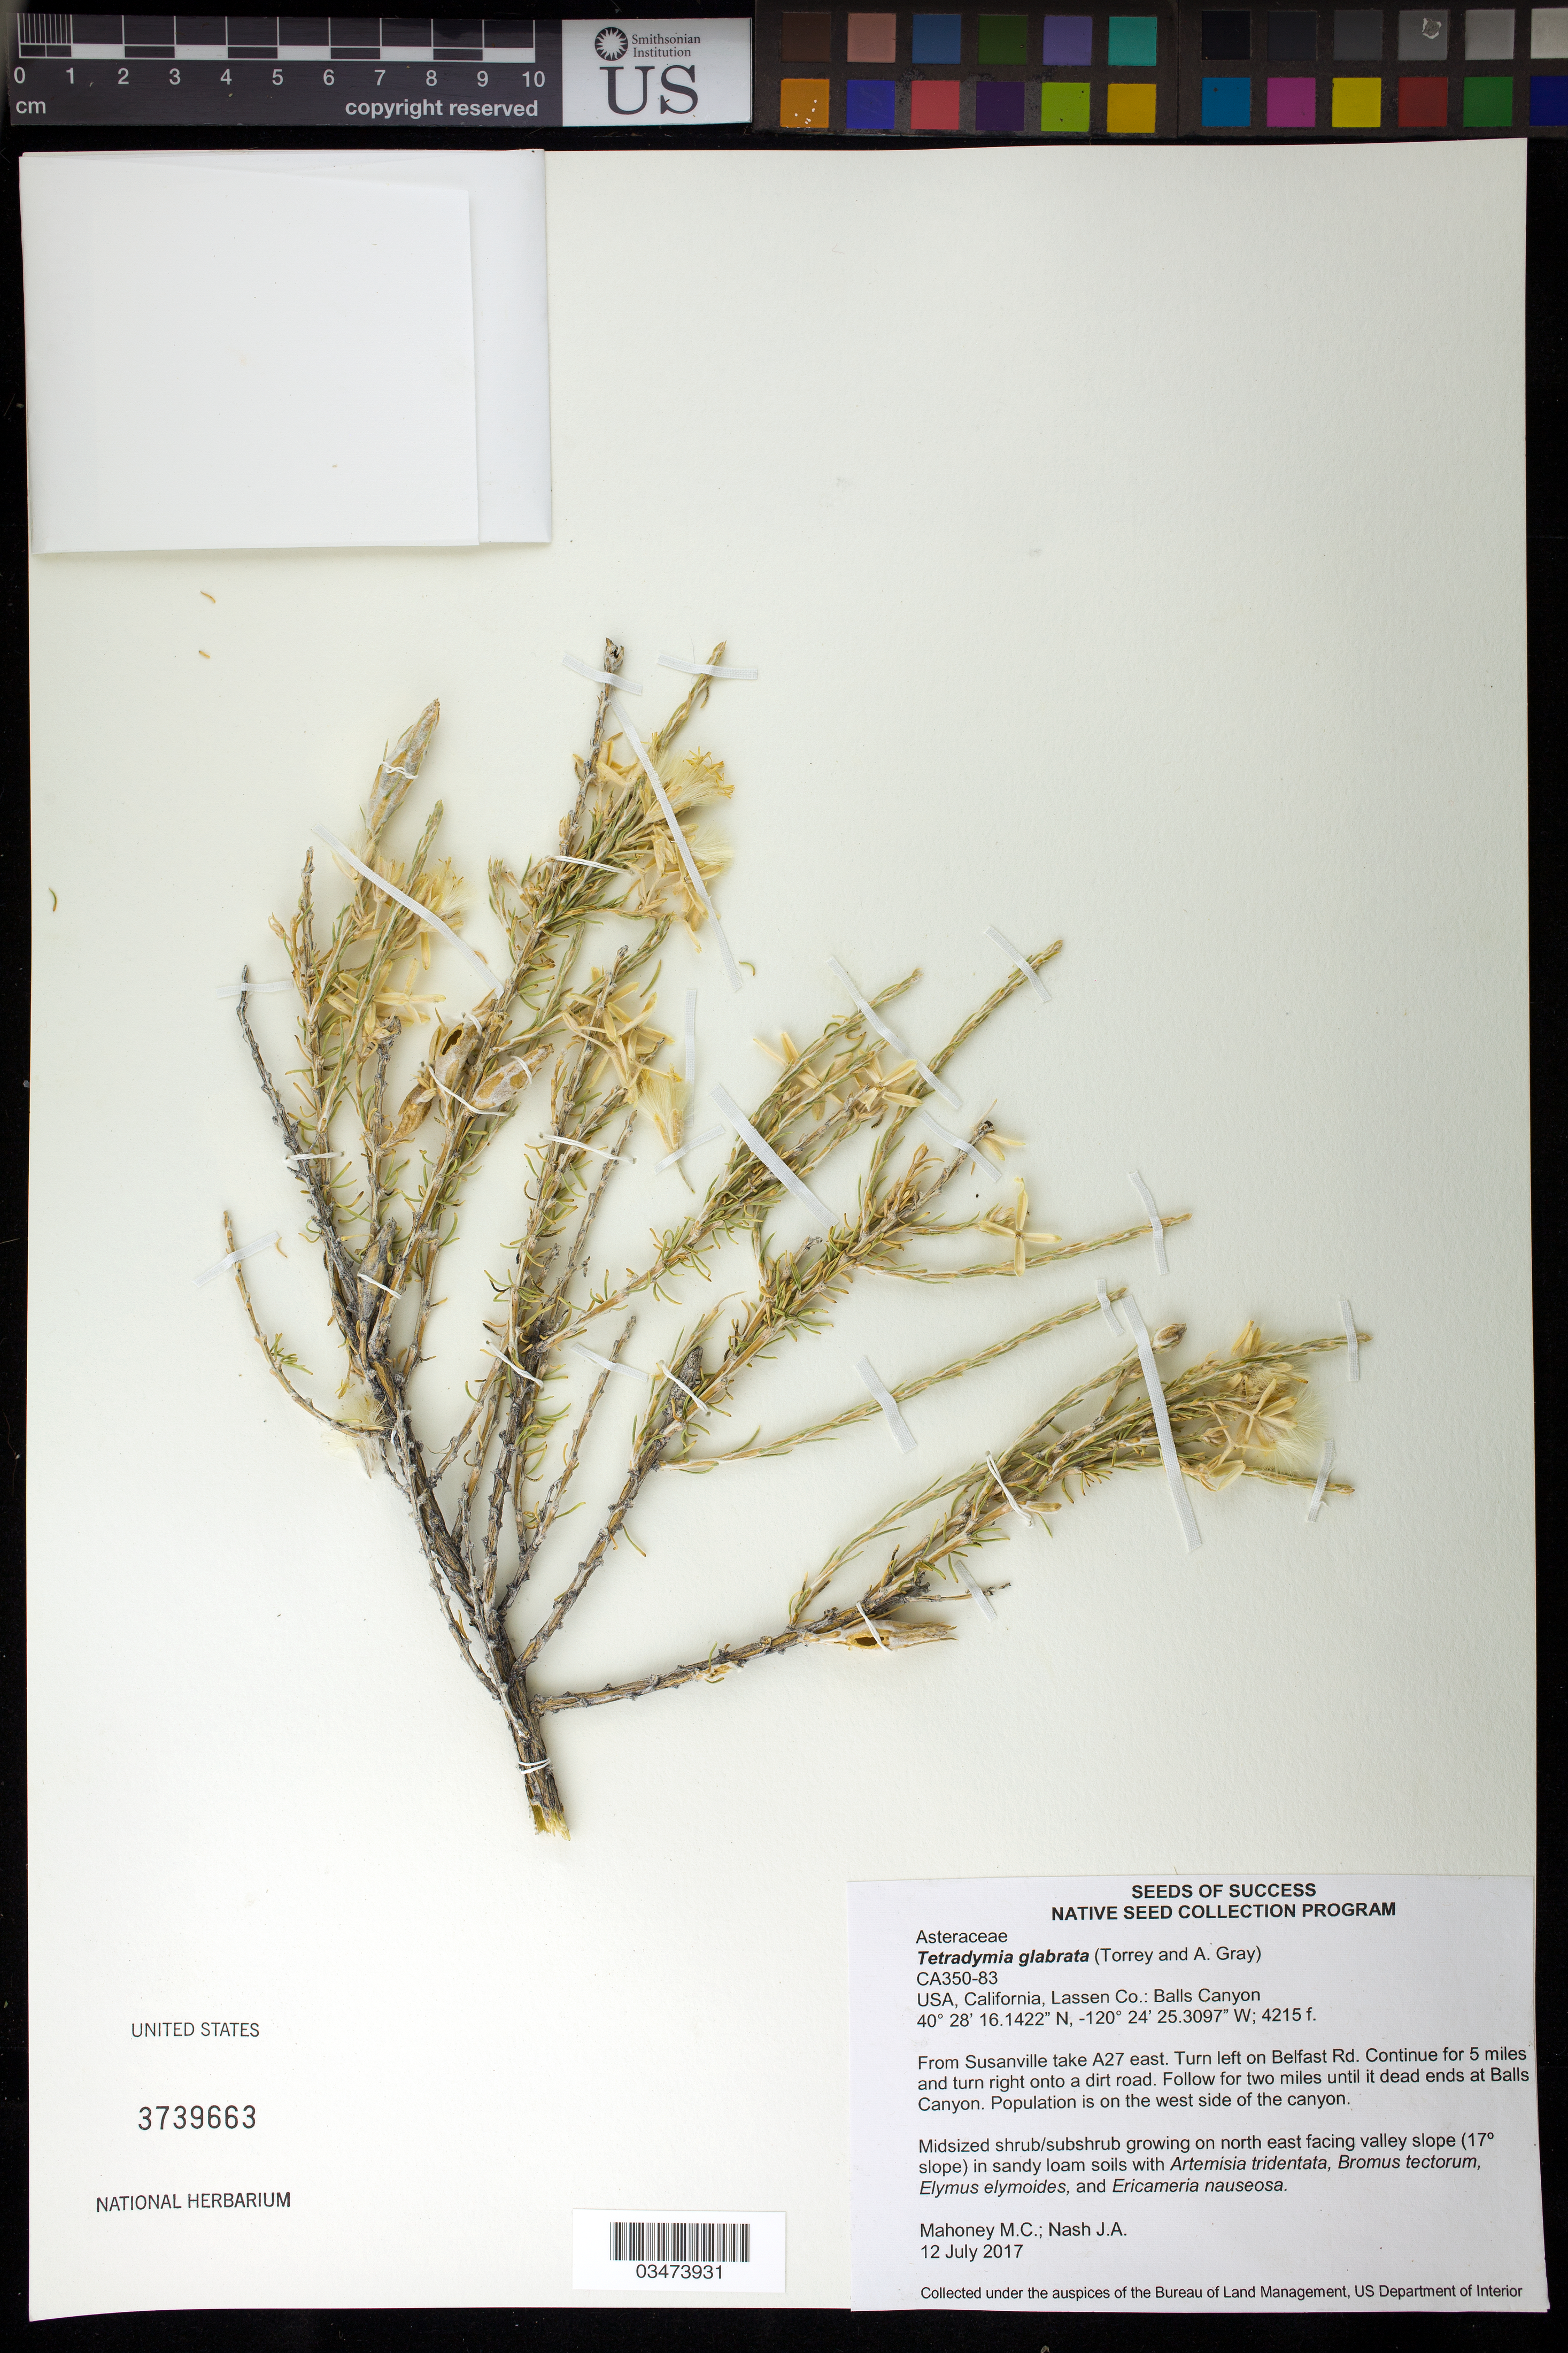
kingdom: Plantae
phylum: Tracheophyta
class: Magnoliopsida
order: Asterales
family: Asteraceae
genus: Tetradymia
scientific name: Tetradymia glabrata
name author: Torr. & A. Gray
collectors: M. Mahoney & J. Nash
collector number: CA350-83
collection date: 2017-07-12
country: United States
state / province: California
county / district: Lassen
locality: Shaffer Mountain, Balls Canyon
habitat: Upland sagebrush steppe overlooking riparian area.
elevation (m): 1285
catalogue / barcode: US 3739663